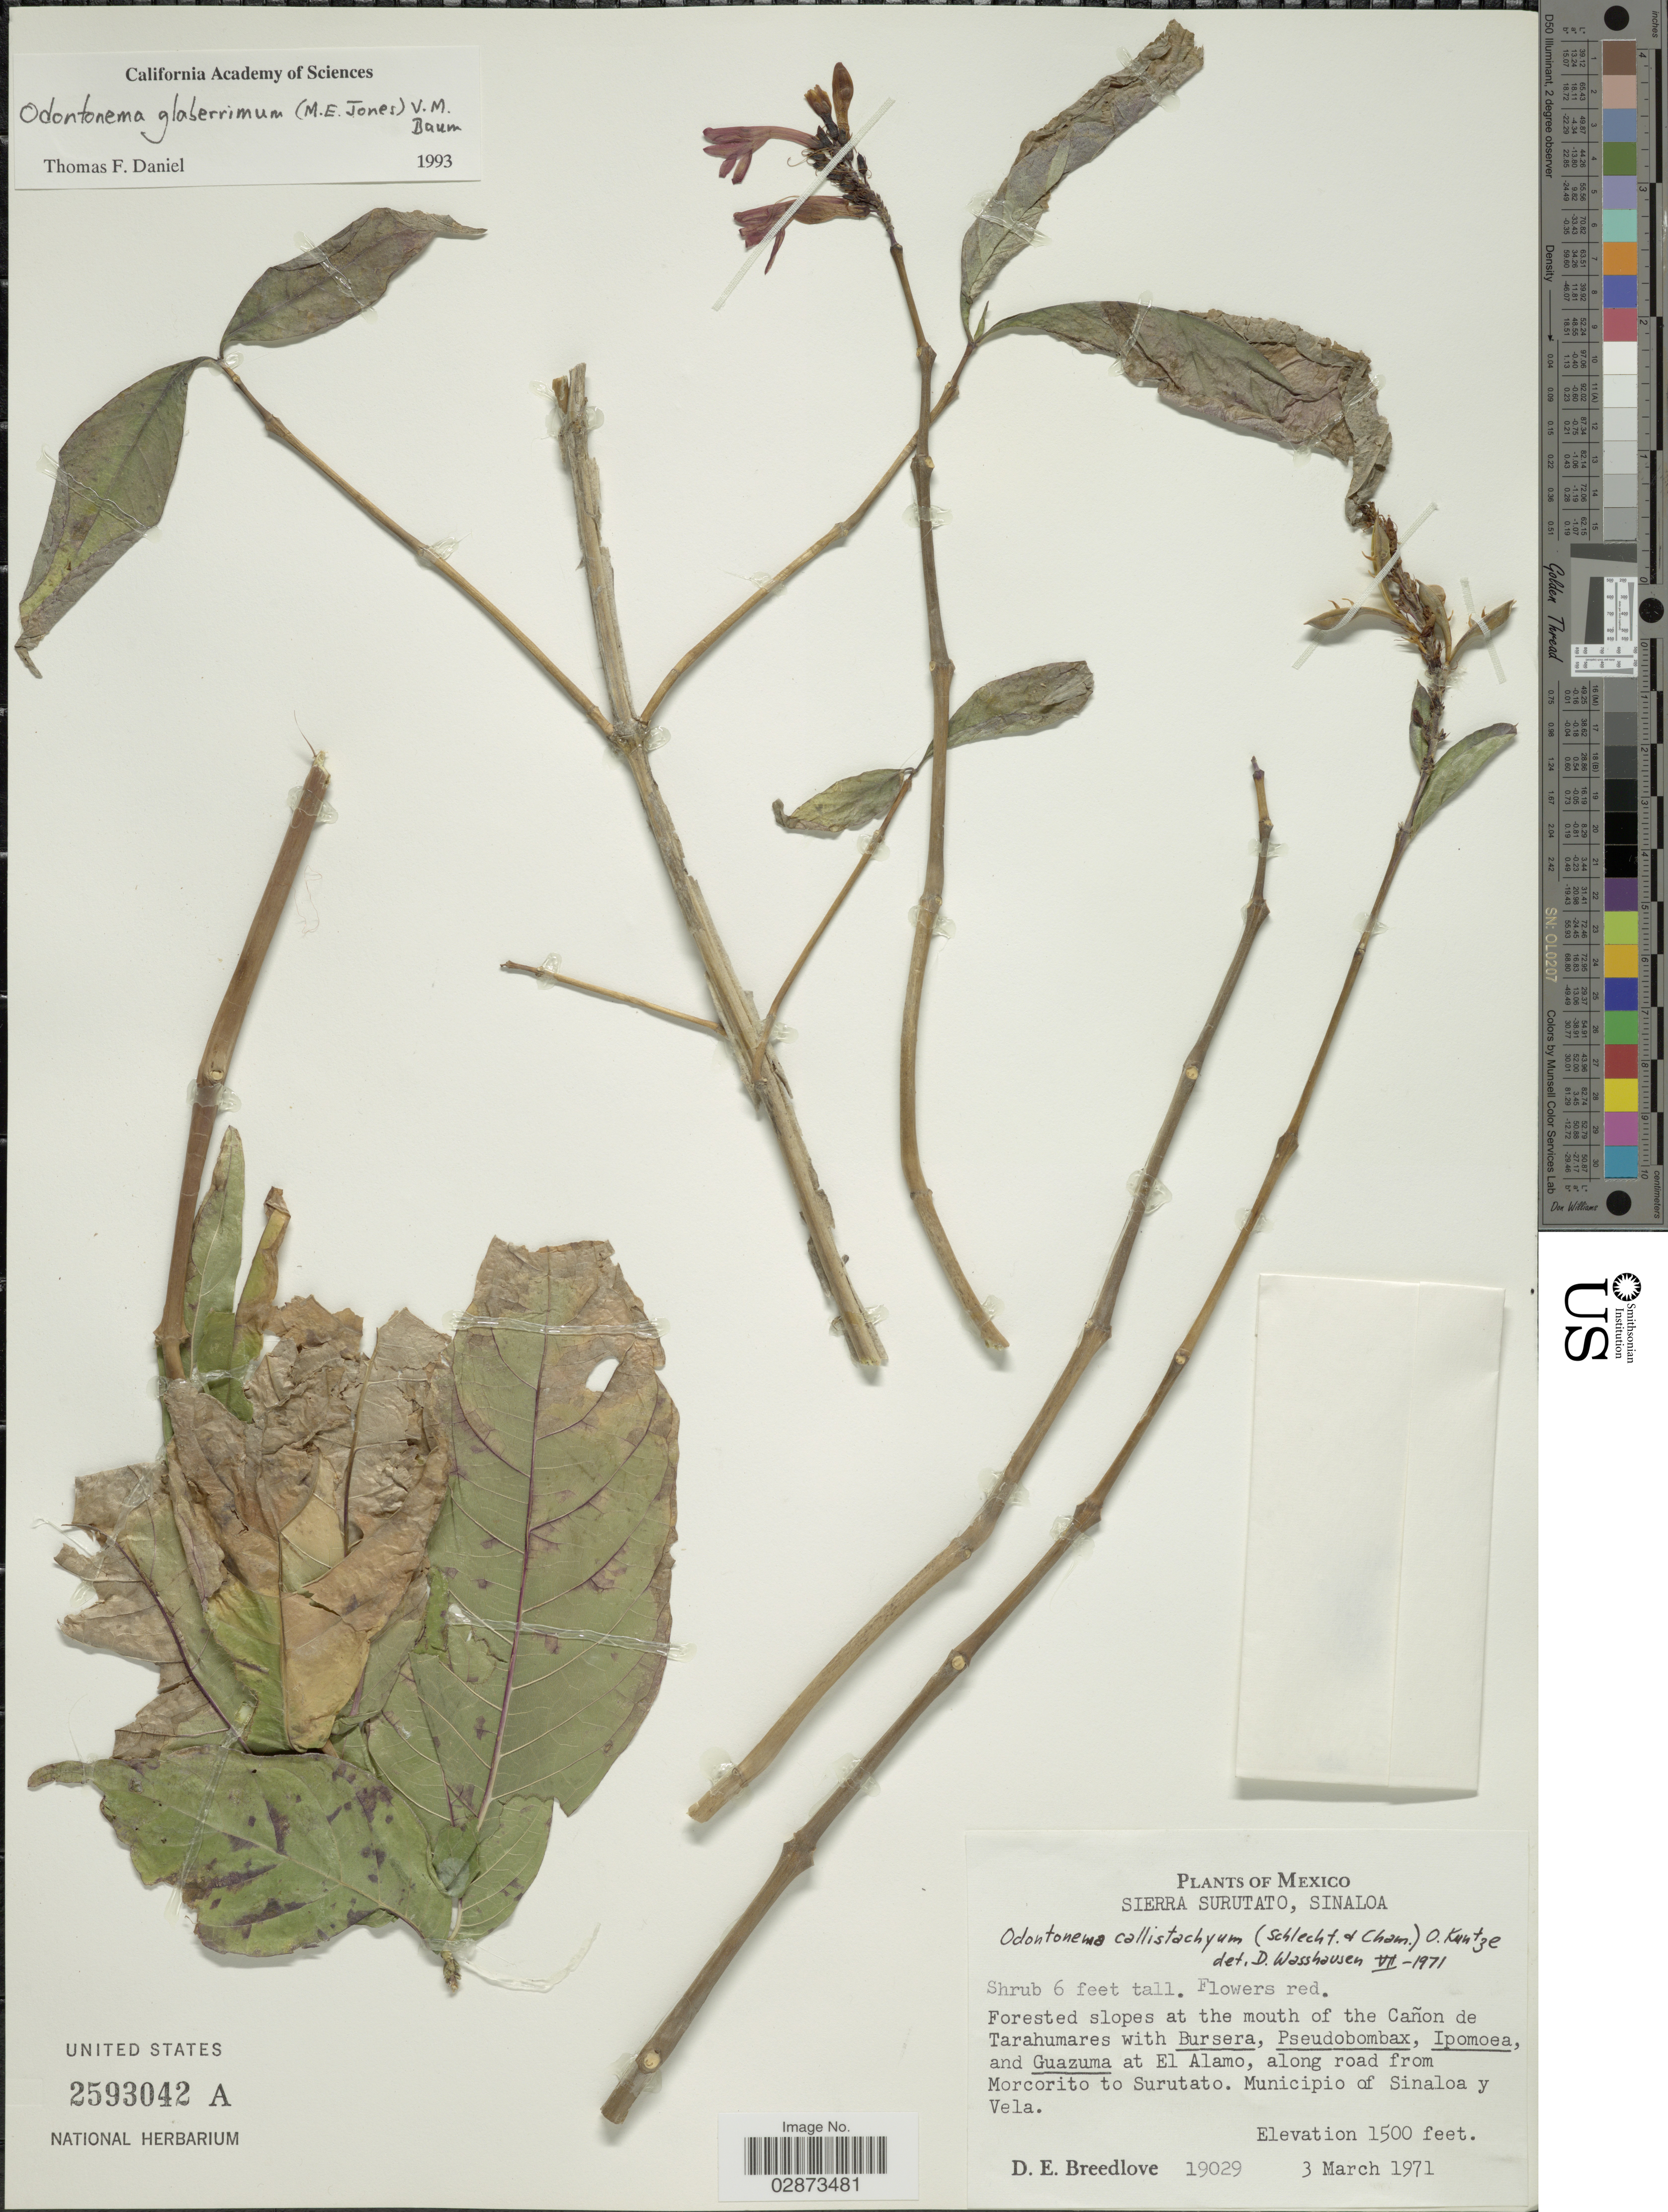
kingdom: Plantae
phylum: Tracheophyta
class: Magnoliopsida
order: Lamiales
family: Acanthaceae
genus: Odontonema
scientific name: Odontonema glaberrimum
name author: (M.E. Jones) V.M. Baum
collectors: D. E. Breedlove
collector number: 19029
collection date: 1971-03-03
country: Mexico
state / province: Sinaloa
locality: Sierra Surutato, Sinaloa, at the mouth of the Cañon de Tarahumares, at El Alamo, along road from Morcorito to Surutato, Municipio of Sinaloa y Vela.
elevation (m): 457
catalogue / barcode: US 2593042A